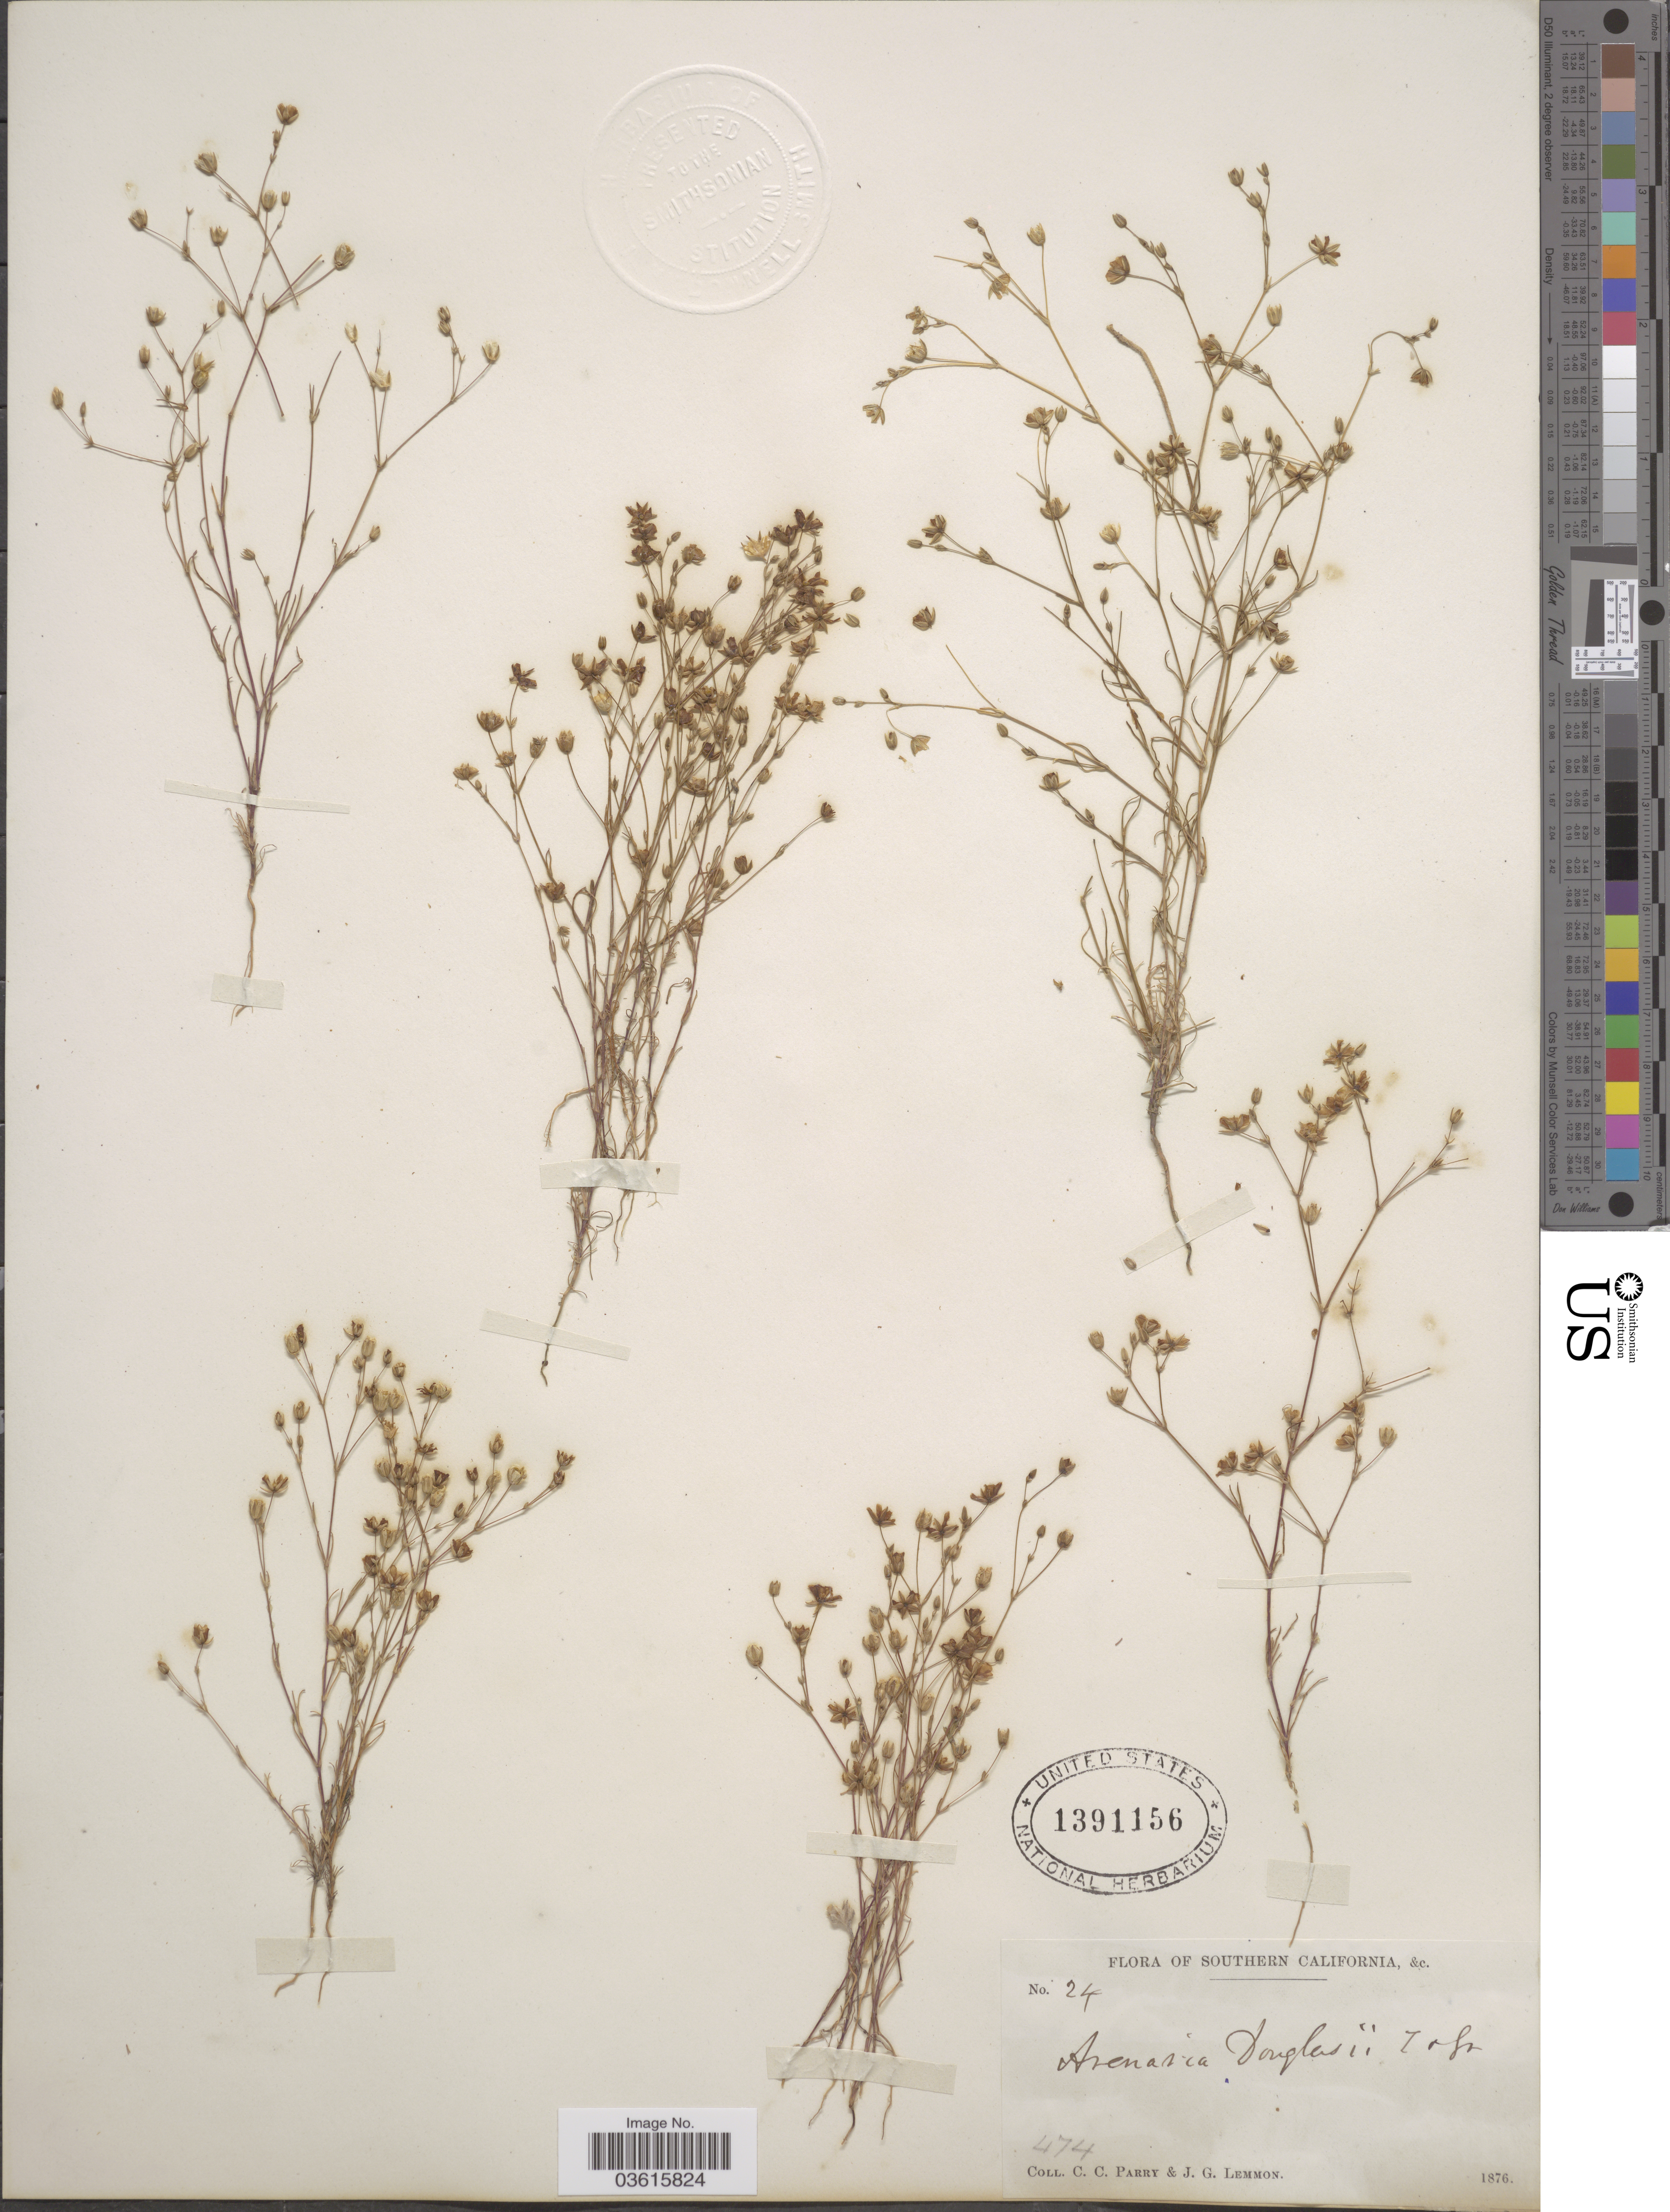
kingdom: Plantae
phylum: Tracheophyta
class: Magnoliopsida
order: Caryophyllales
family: Caryophyllaceae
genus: Minuartia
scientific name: Minuartia douglasii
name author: Mattf.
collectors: C. C. Parry & J. Lemmon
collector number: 24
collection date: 1876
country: United States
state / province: California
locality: Southern California.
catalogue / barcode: US 1391156